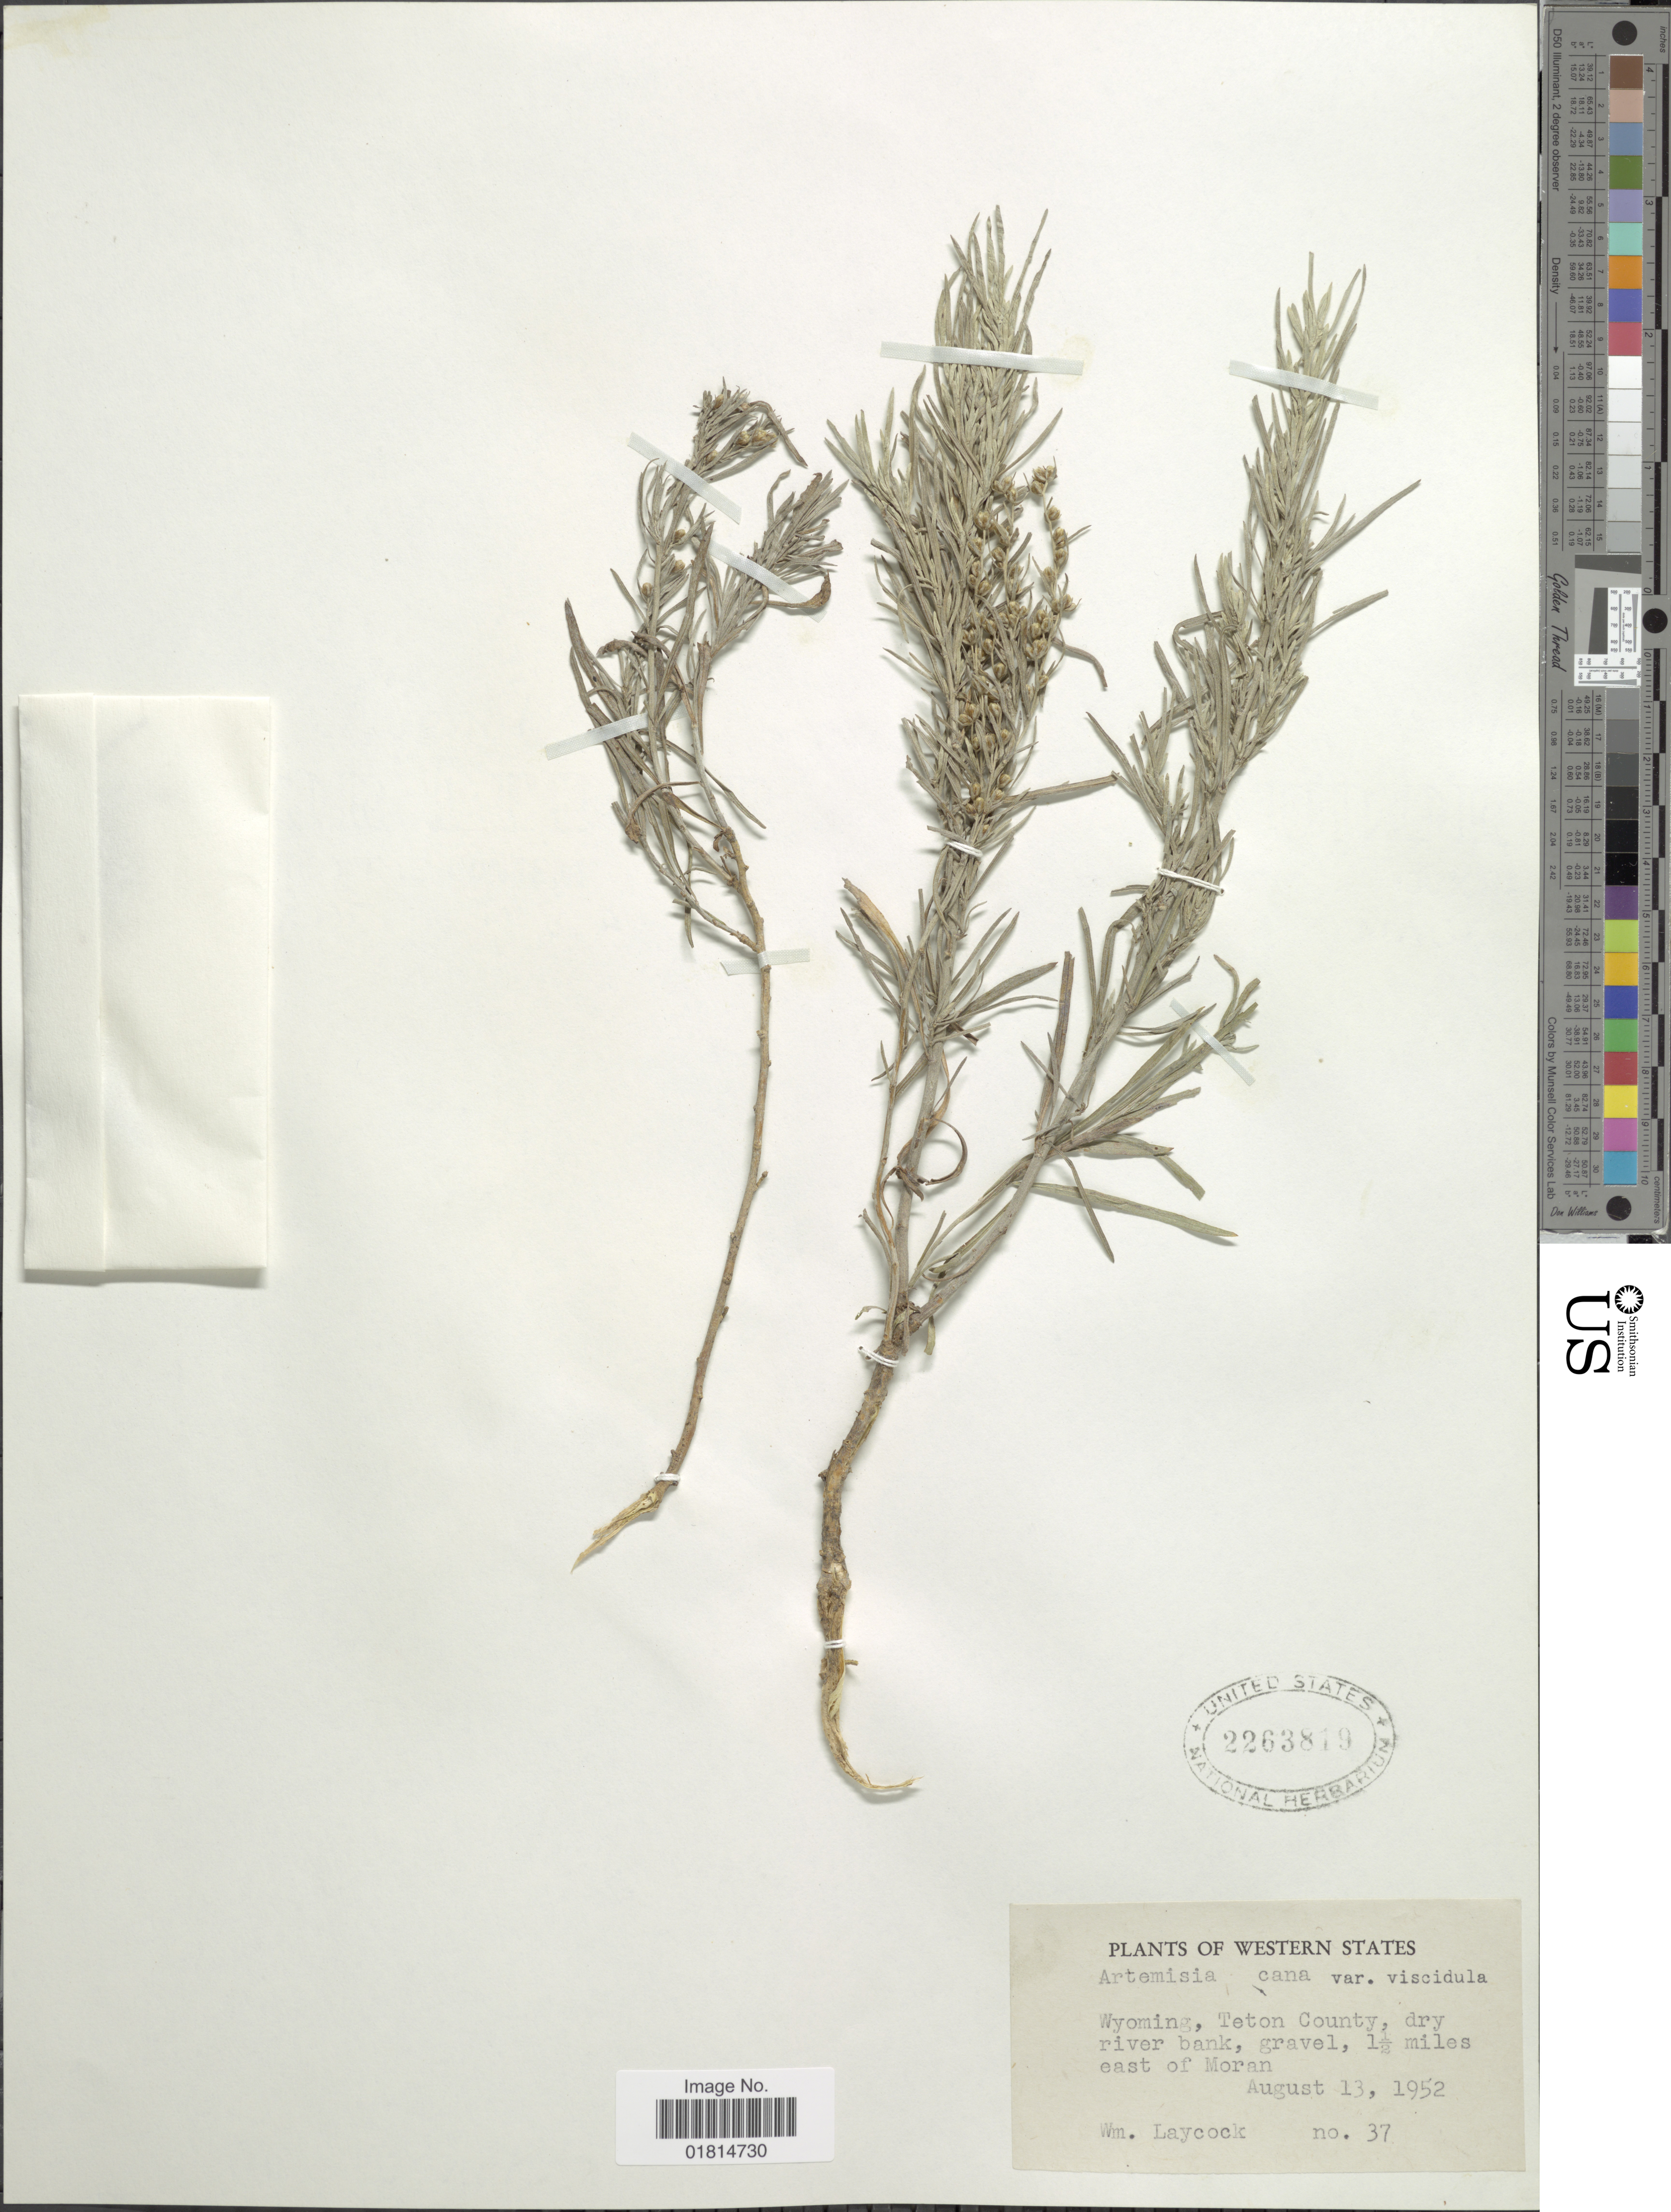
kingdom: Plantae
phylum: Tracheophyta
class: Magnoliopsida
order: Asterales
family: Asteraceae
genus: Artemisia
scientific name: Artemisia cana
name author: Pursh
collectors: W. Laycock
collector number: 37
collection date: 1952-08-13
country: United States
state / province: Wyoming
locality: Western States. Wyoming, Teton County, dry river bank, gravel, 1½ miles east of Moran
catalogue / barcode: US 2263819